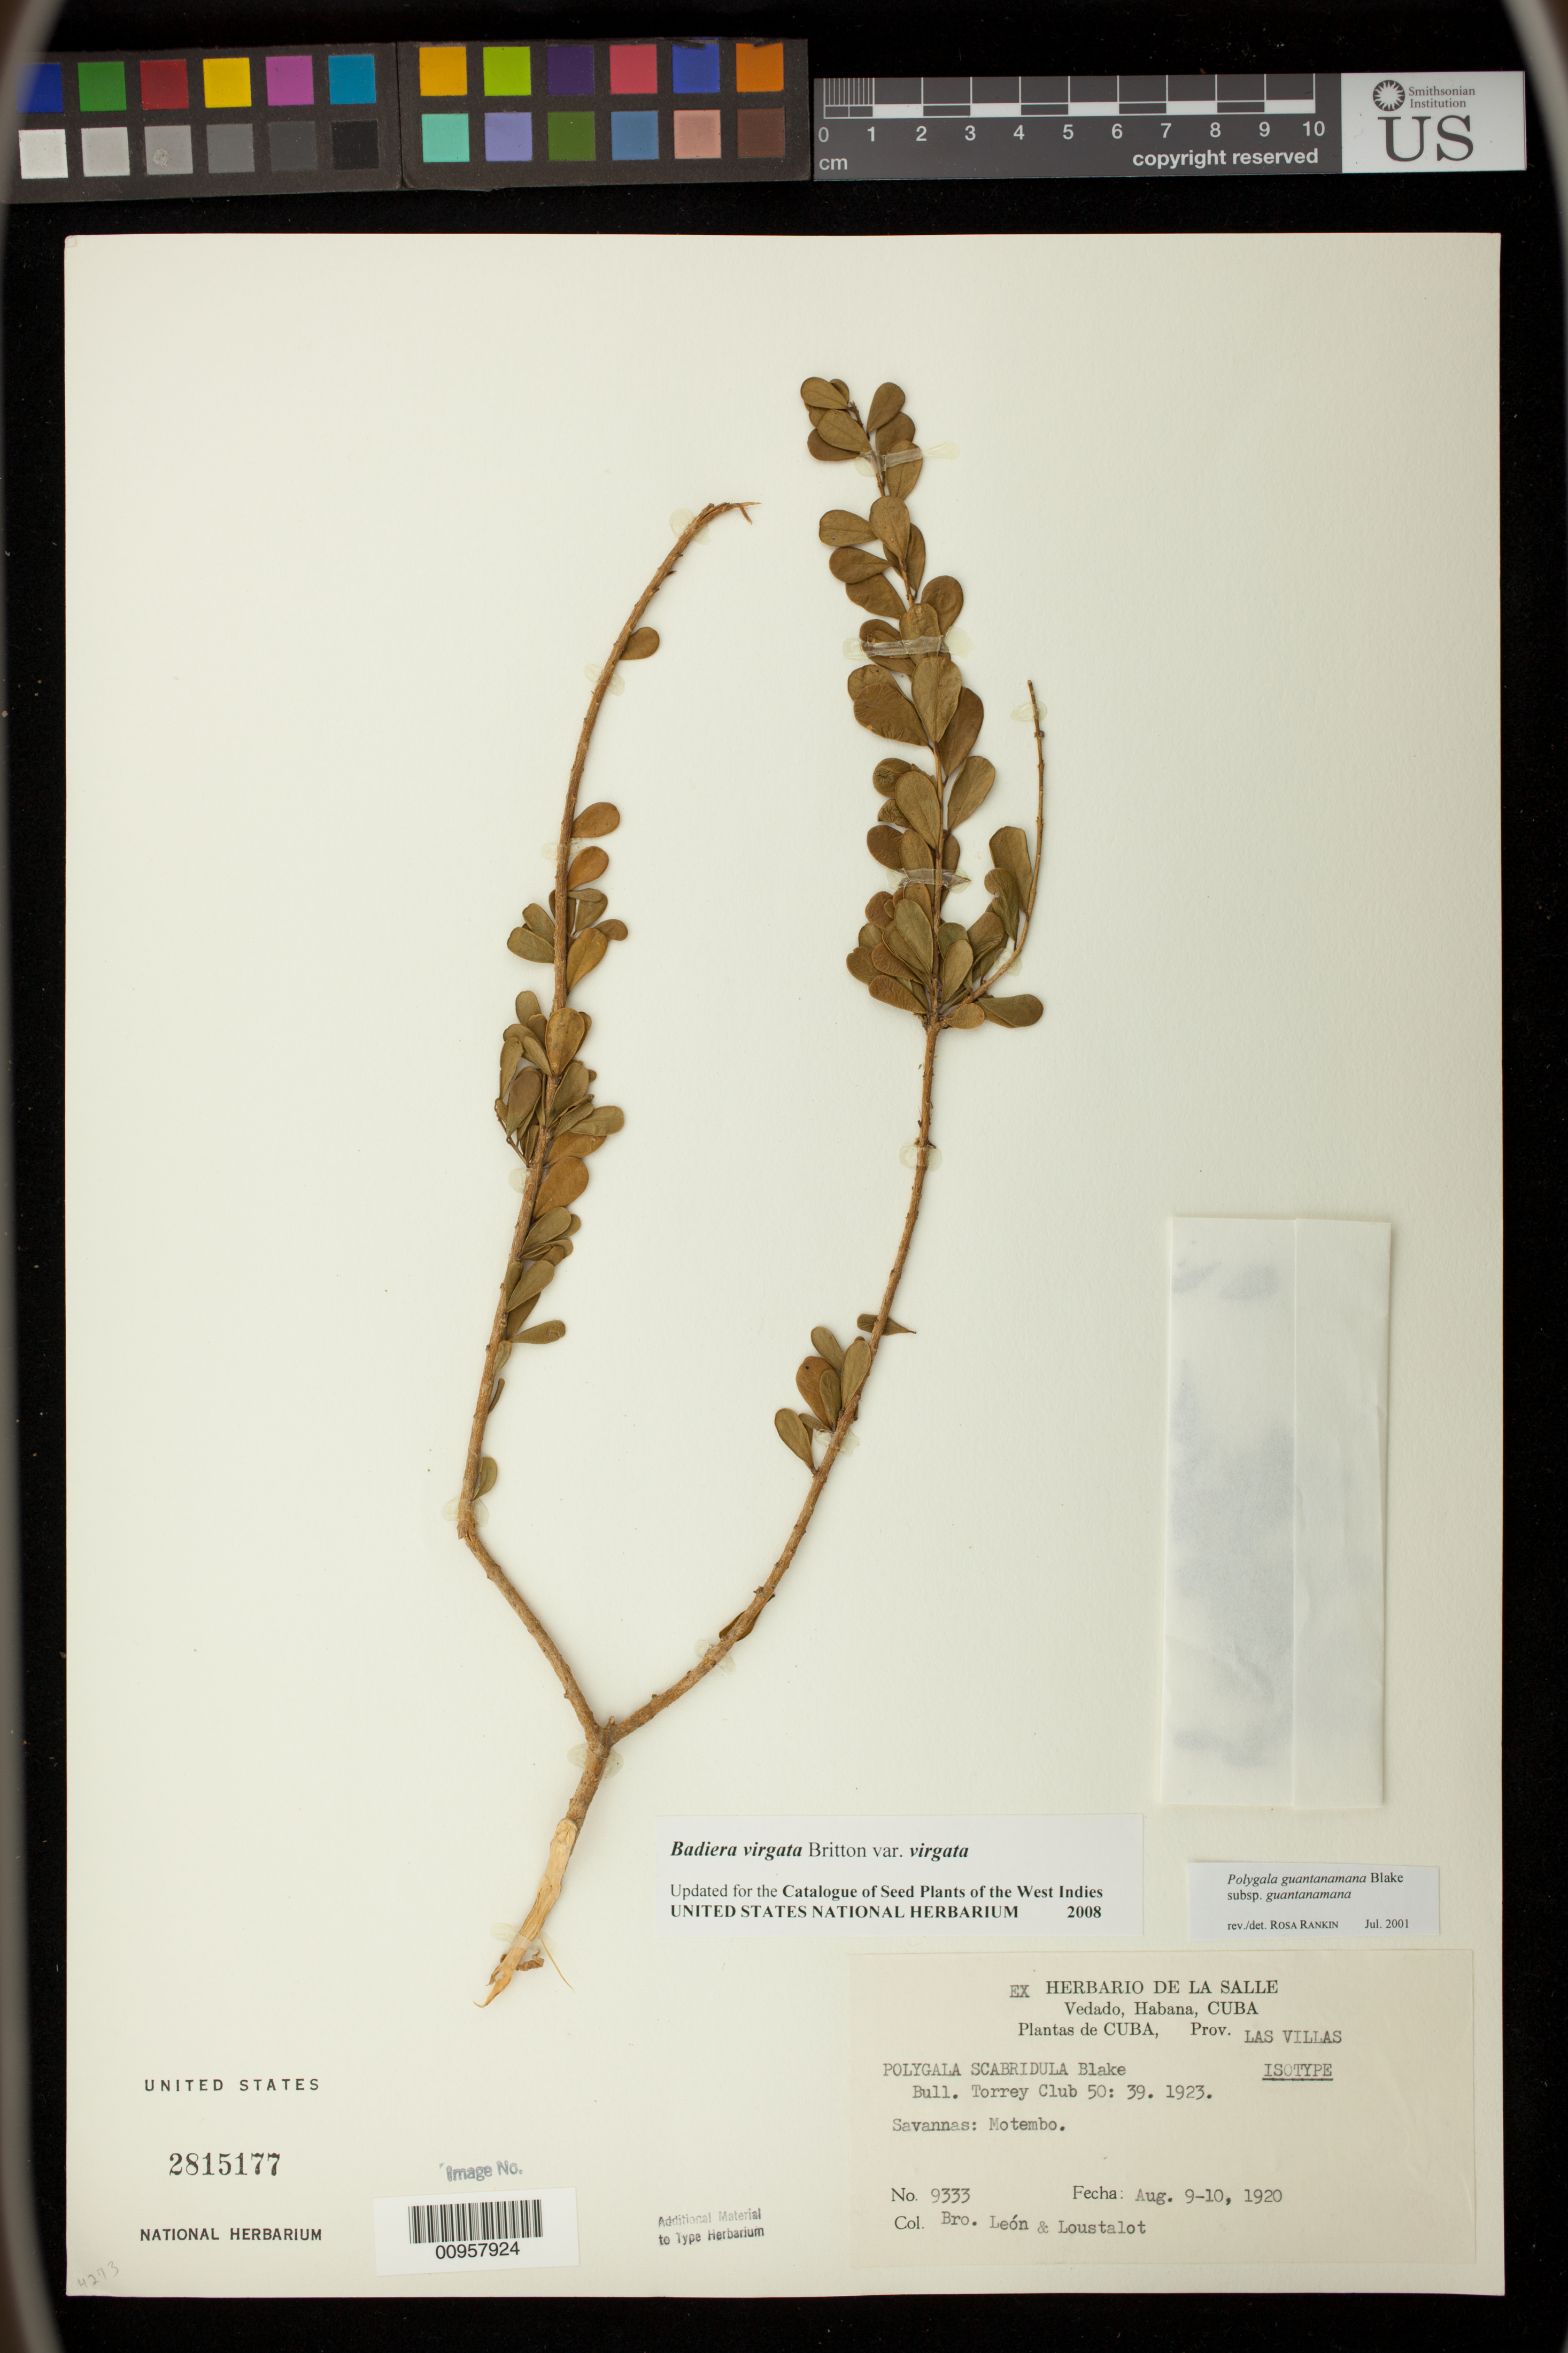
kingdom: Plantae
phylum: Tracheophyta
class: Magnoliopsida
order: Fabales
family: Polygalaceae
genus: Polygala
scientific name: Polygala scabridula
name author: S.F. Blake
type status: Isotype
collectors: Bro. León & A. Loustalot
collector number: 9333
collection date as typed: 09 Aug 1920 to 10 Aug 1920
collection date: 1920-08-09/1920-08-10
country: Cuba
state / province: Las Villas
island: Greater Antilles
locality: Sabana de Motembo.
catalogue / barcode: US 2815177